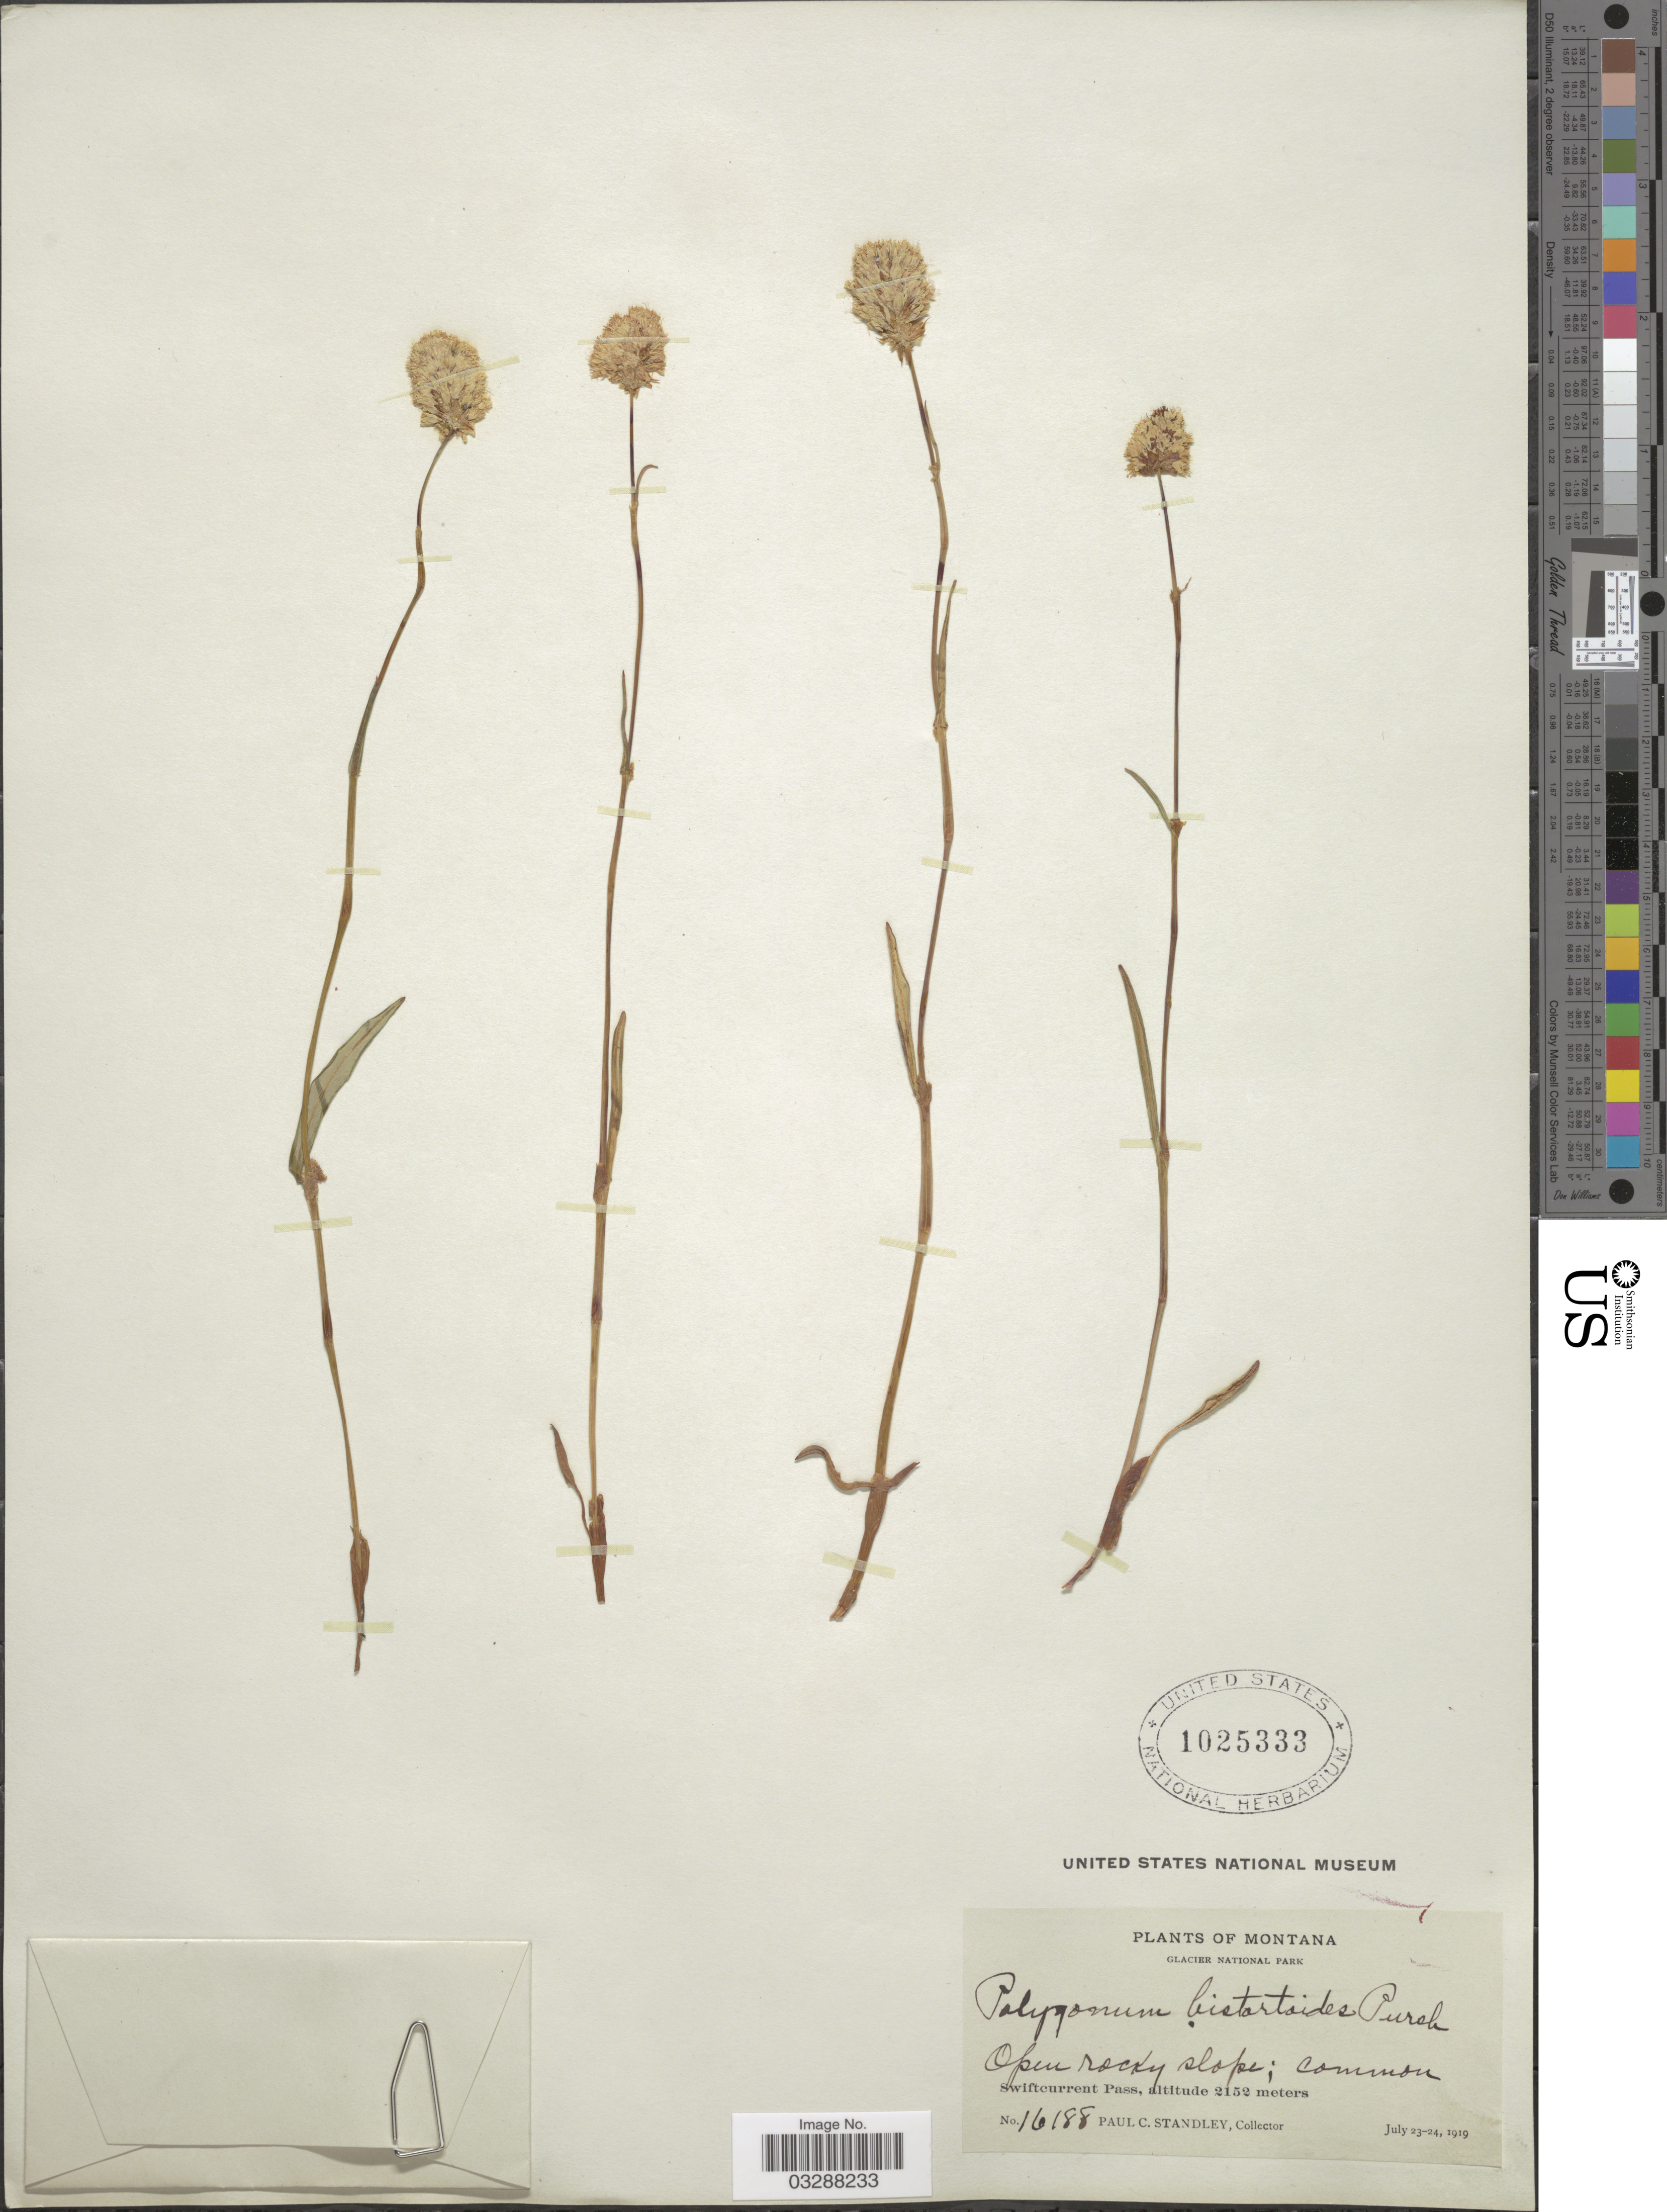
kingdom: Plantae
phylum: Tracheophyta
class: Magnoliopsida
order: Caryophyllales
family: Polygonaceae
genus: Bistorta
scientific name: Bistorta bistortoides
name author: (Pursh) Small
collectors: P. C. Standley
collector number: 16188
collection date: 1919-07-23/1919-07-24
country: United States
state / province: Montana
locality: Glacier National Park. Swiftcurrent Pass.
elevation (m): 2152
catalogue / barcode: US 1025333